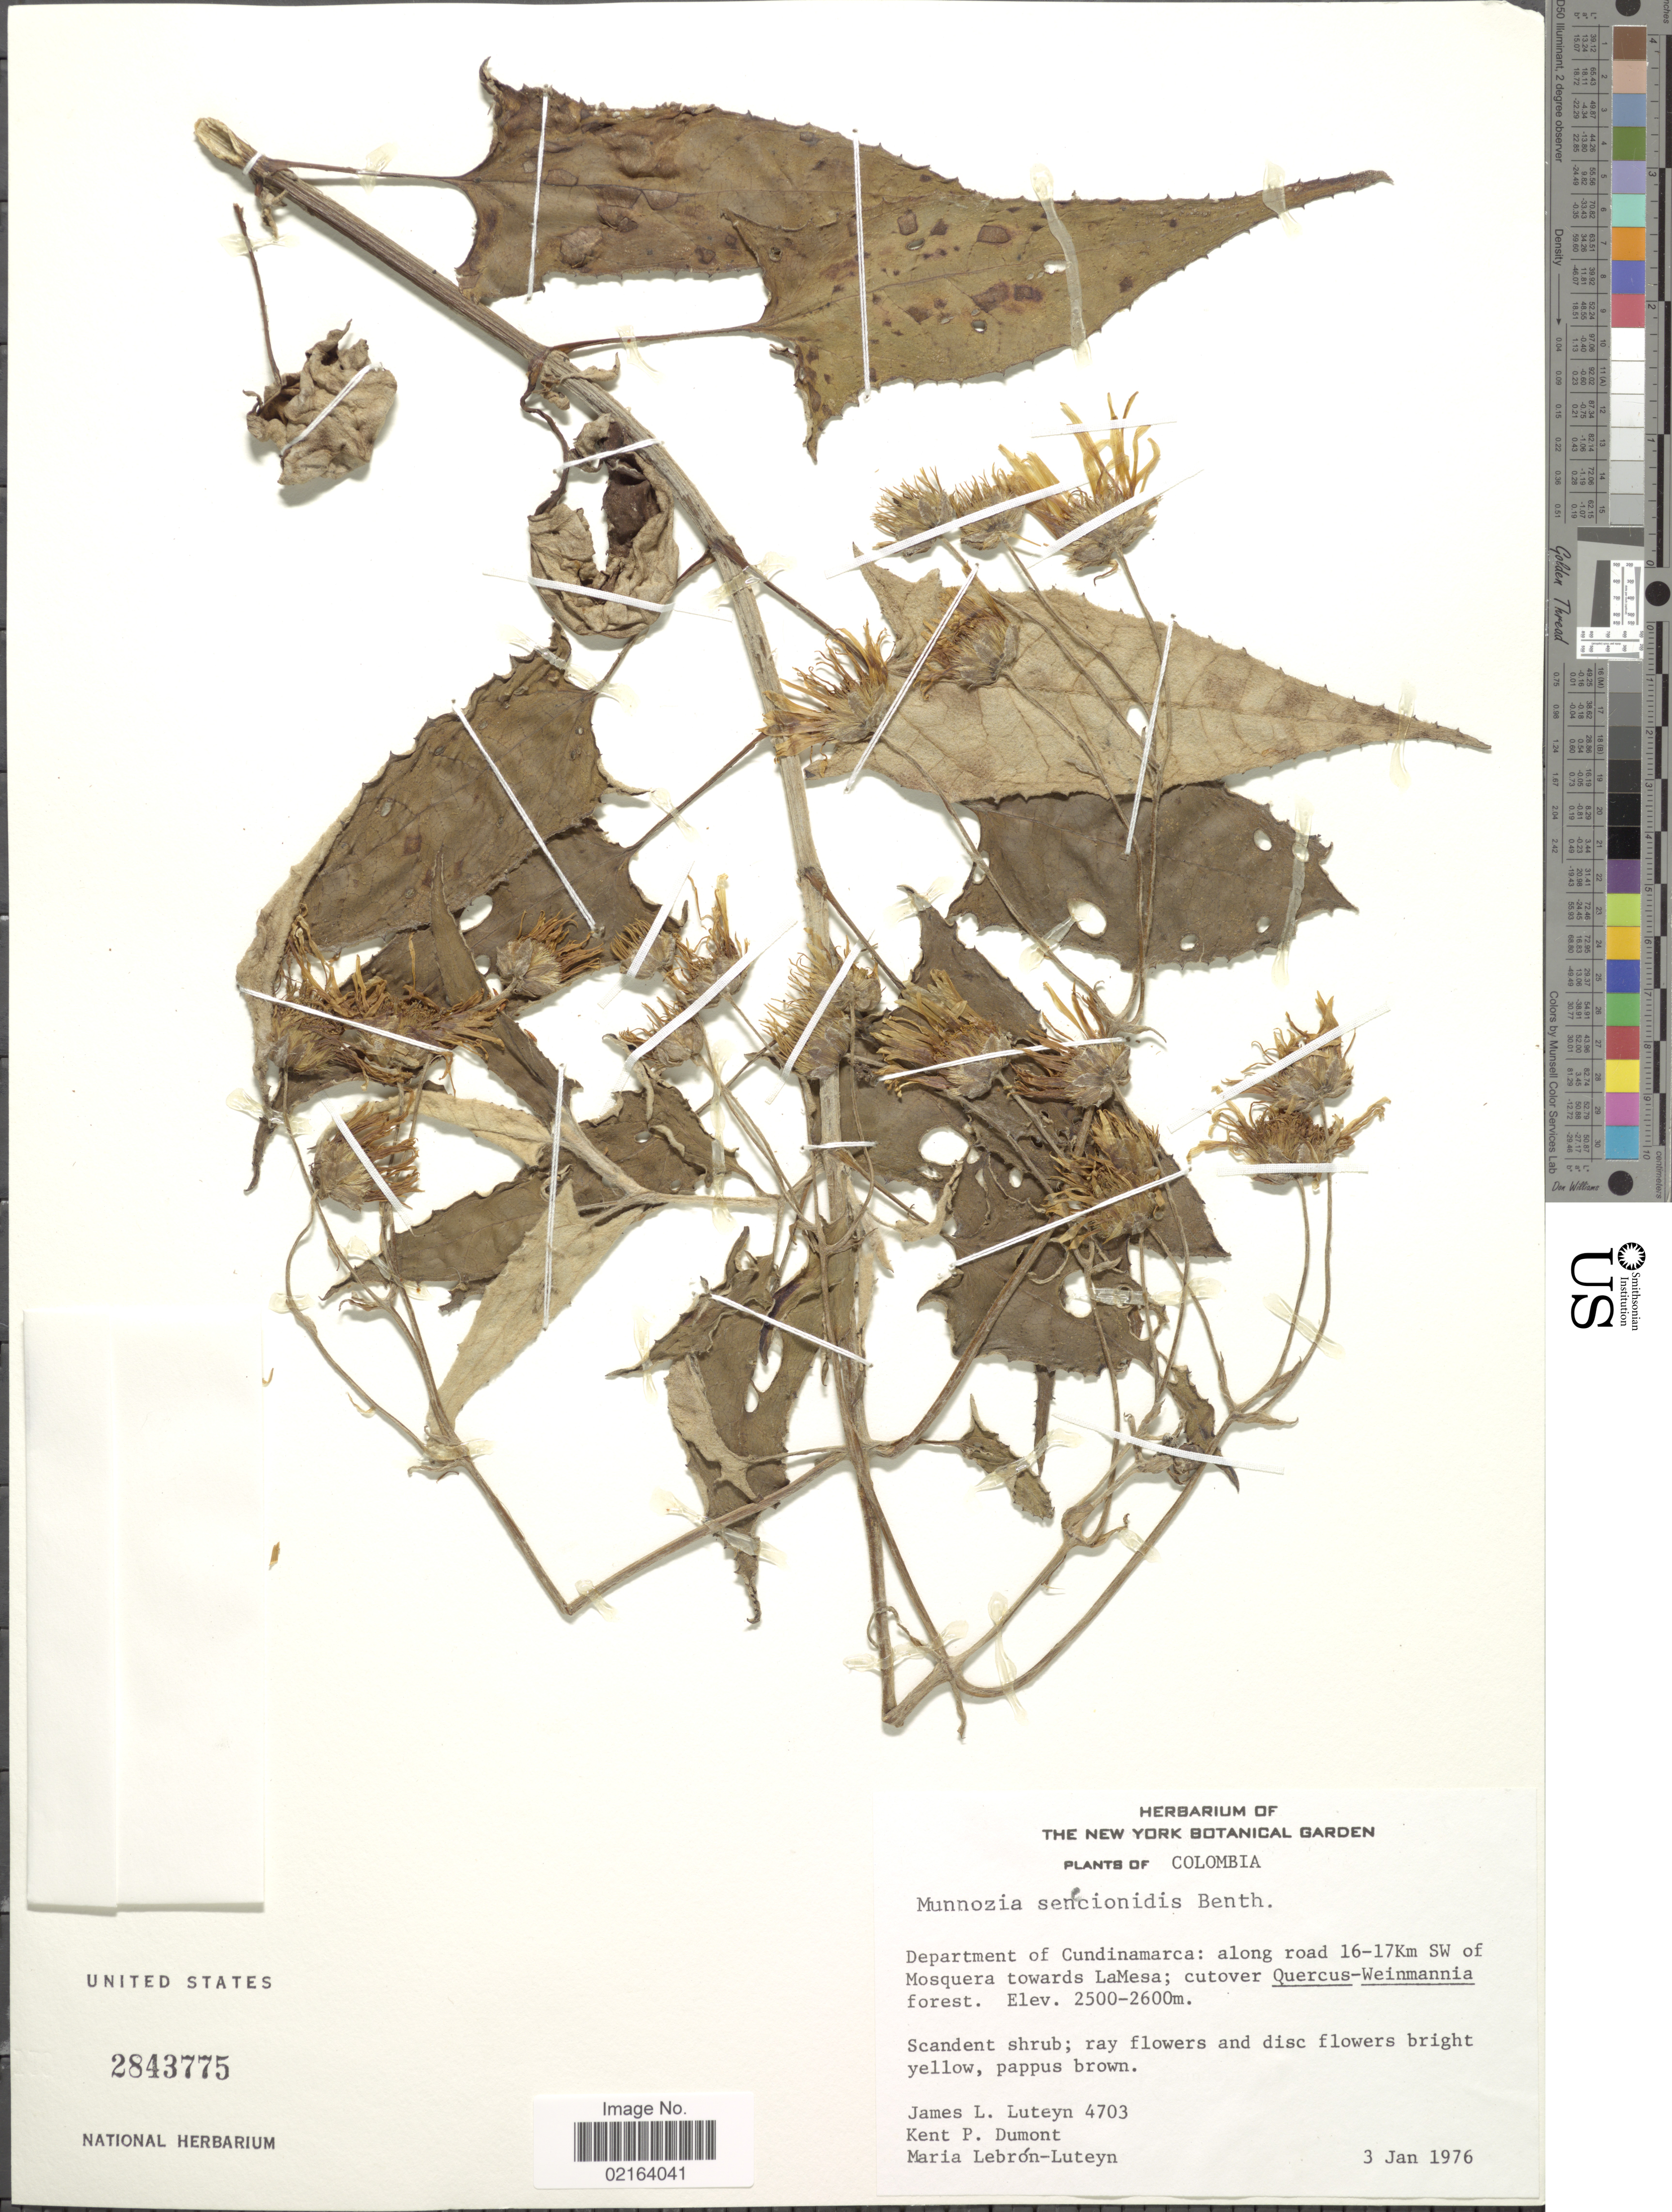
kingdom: Plantae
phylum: Tracheophyta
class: Magnoliopsida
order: Asterales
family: Asteraceae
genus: Munnozia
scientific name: Munnozia senecionidis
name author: Benth.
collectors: J. L. Luteyn, K. P. Dumont & M. L. Lebrón-Luteyn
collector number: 4703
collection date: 1976-01-03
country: Colombia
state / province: Cundinamarca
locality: Department of Cundinamarca: along road 16-17 km SW of Mosquera towards LaMesa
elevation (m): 2500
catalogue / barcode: US 2843775